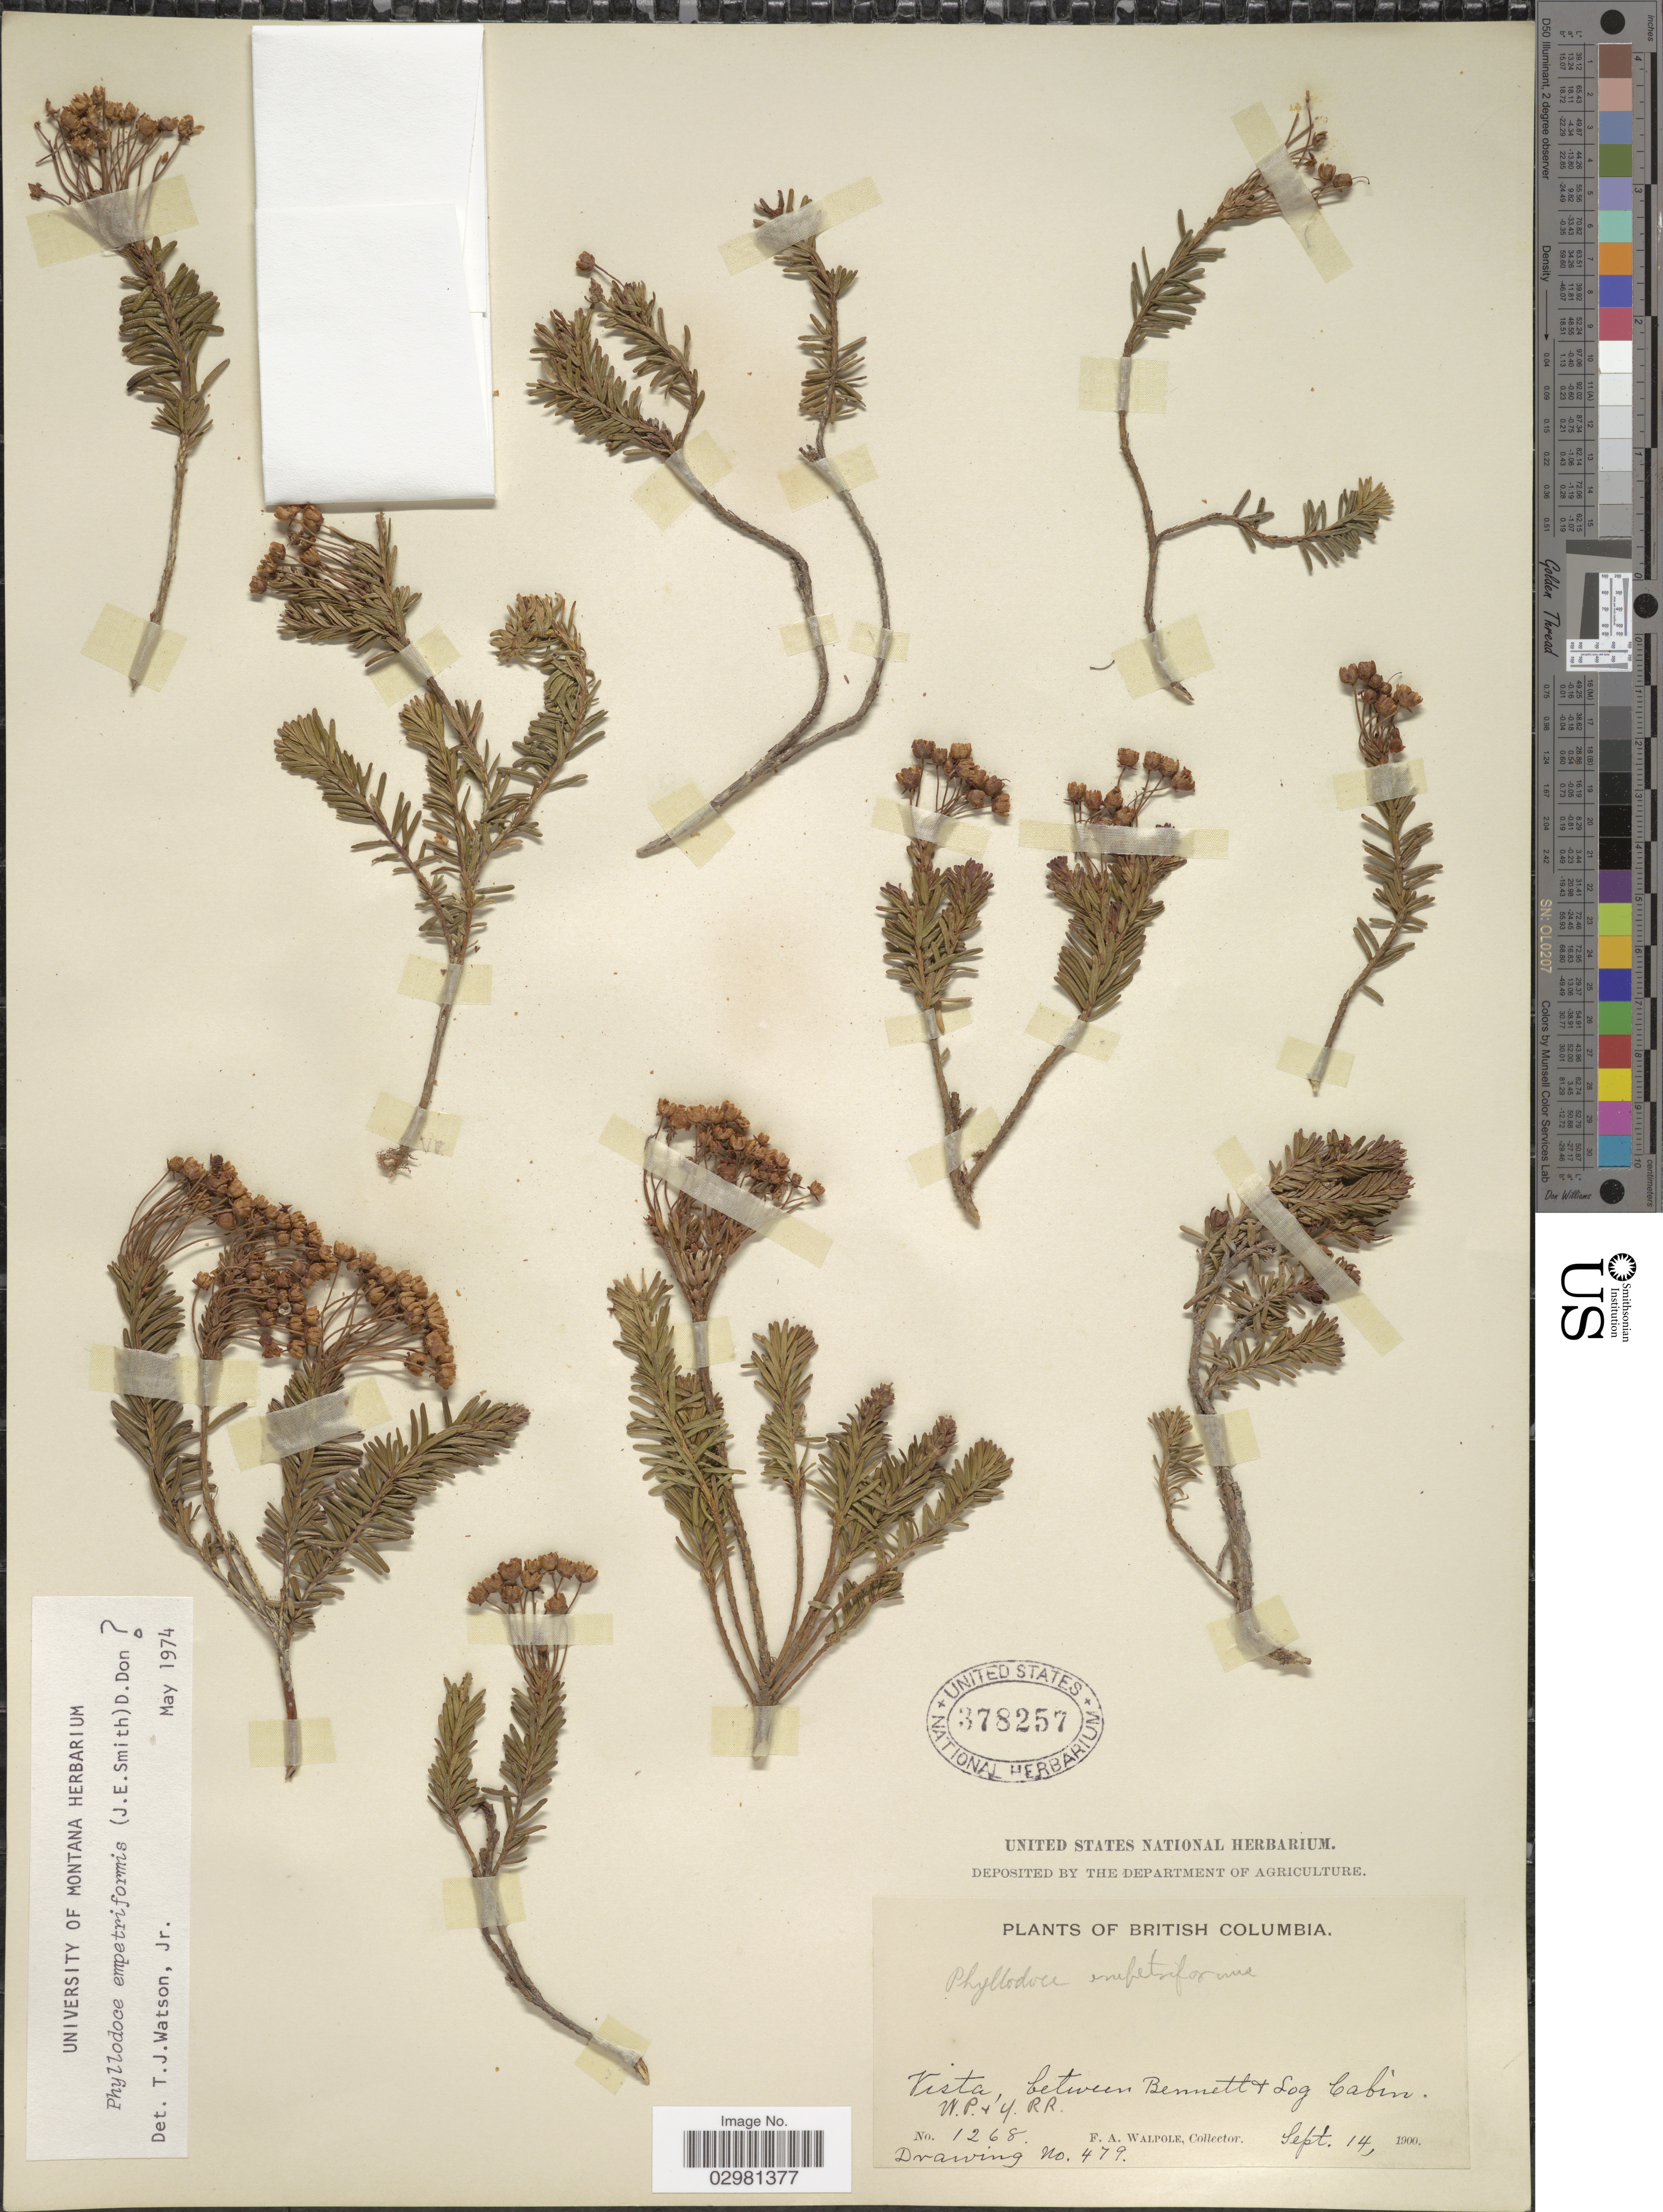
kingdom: Plantae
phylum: Tracheophyta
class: Magnoliopsida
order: Ericales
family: Ericaceae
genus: Phyllodoce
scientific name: Phyllodoce empetiformis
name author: (Small) D. Don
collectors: F. Walpole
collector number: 1268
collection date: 1900-09-14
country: Canada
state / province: British Columbia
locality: Vista, between Bennett & Log Cabin. W.P. & Y. R. R.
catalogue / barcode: US 378257